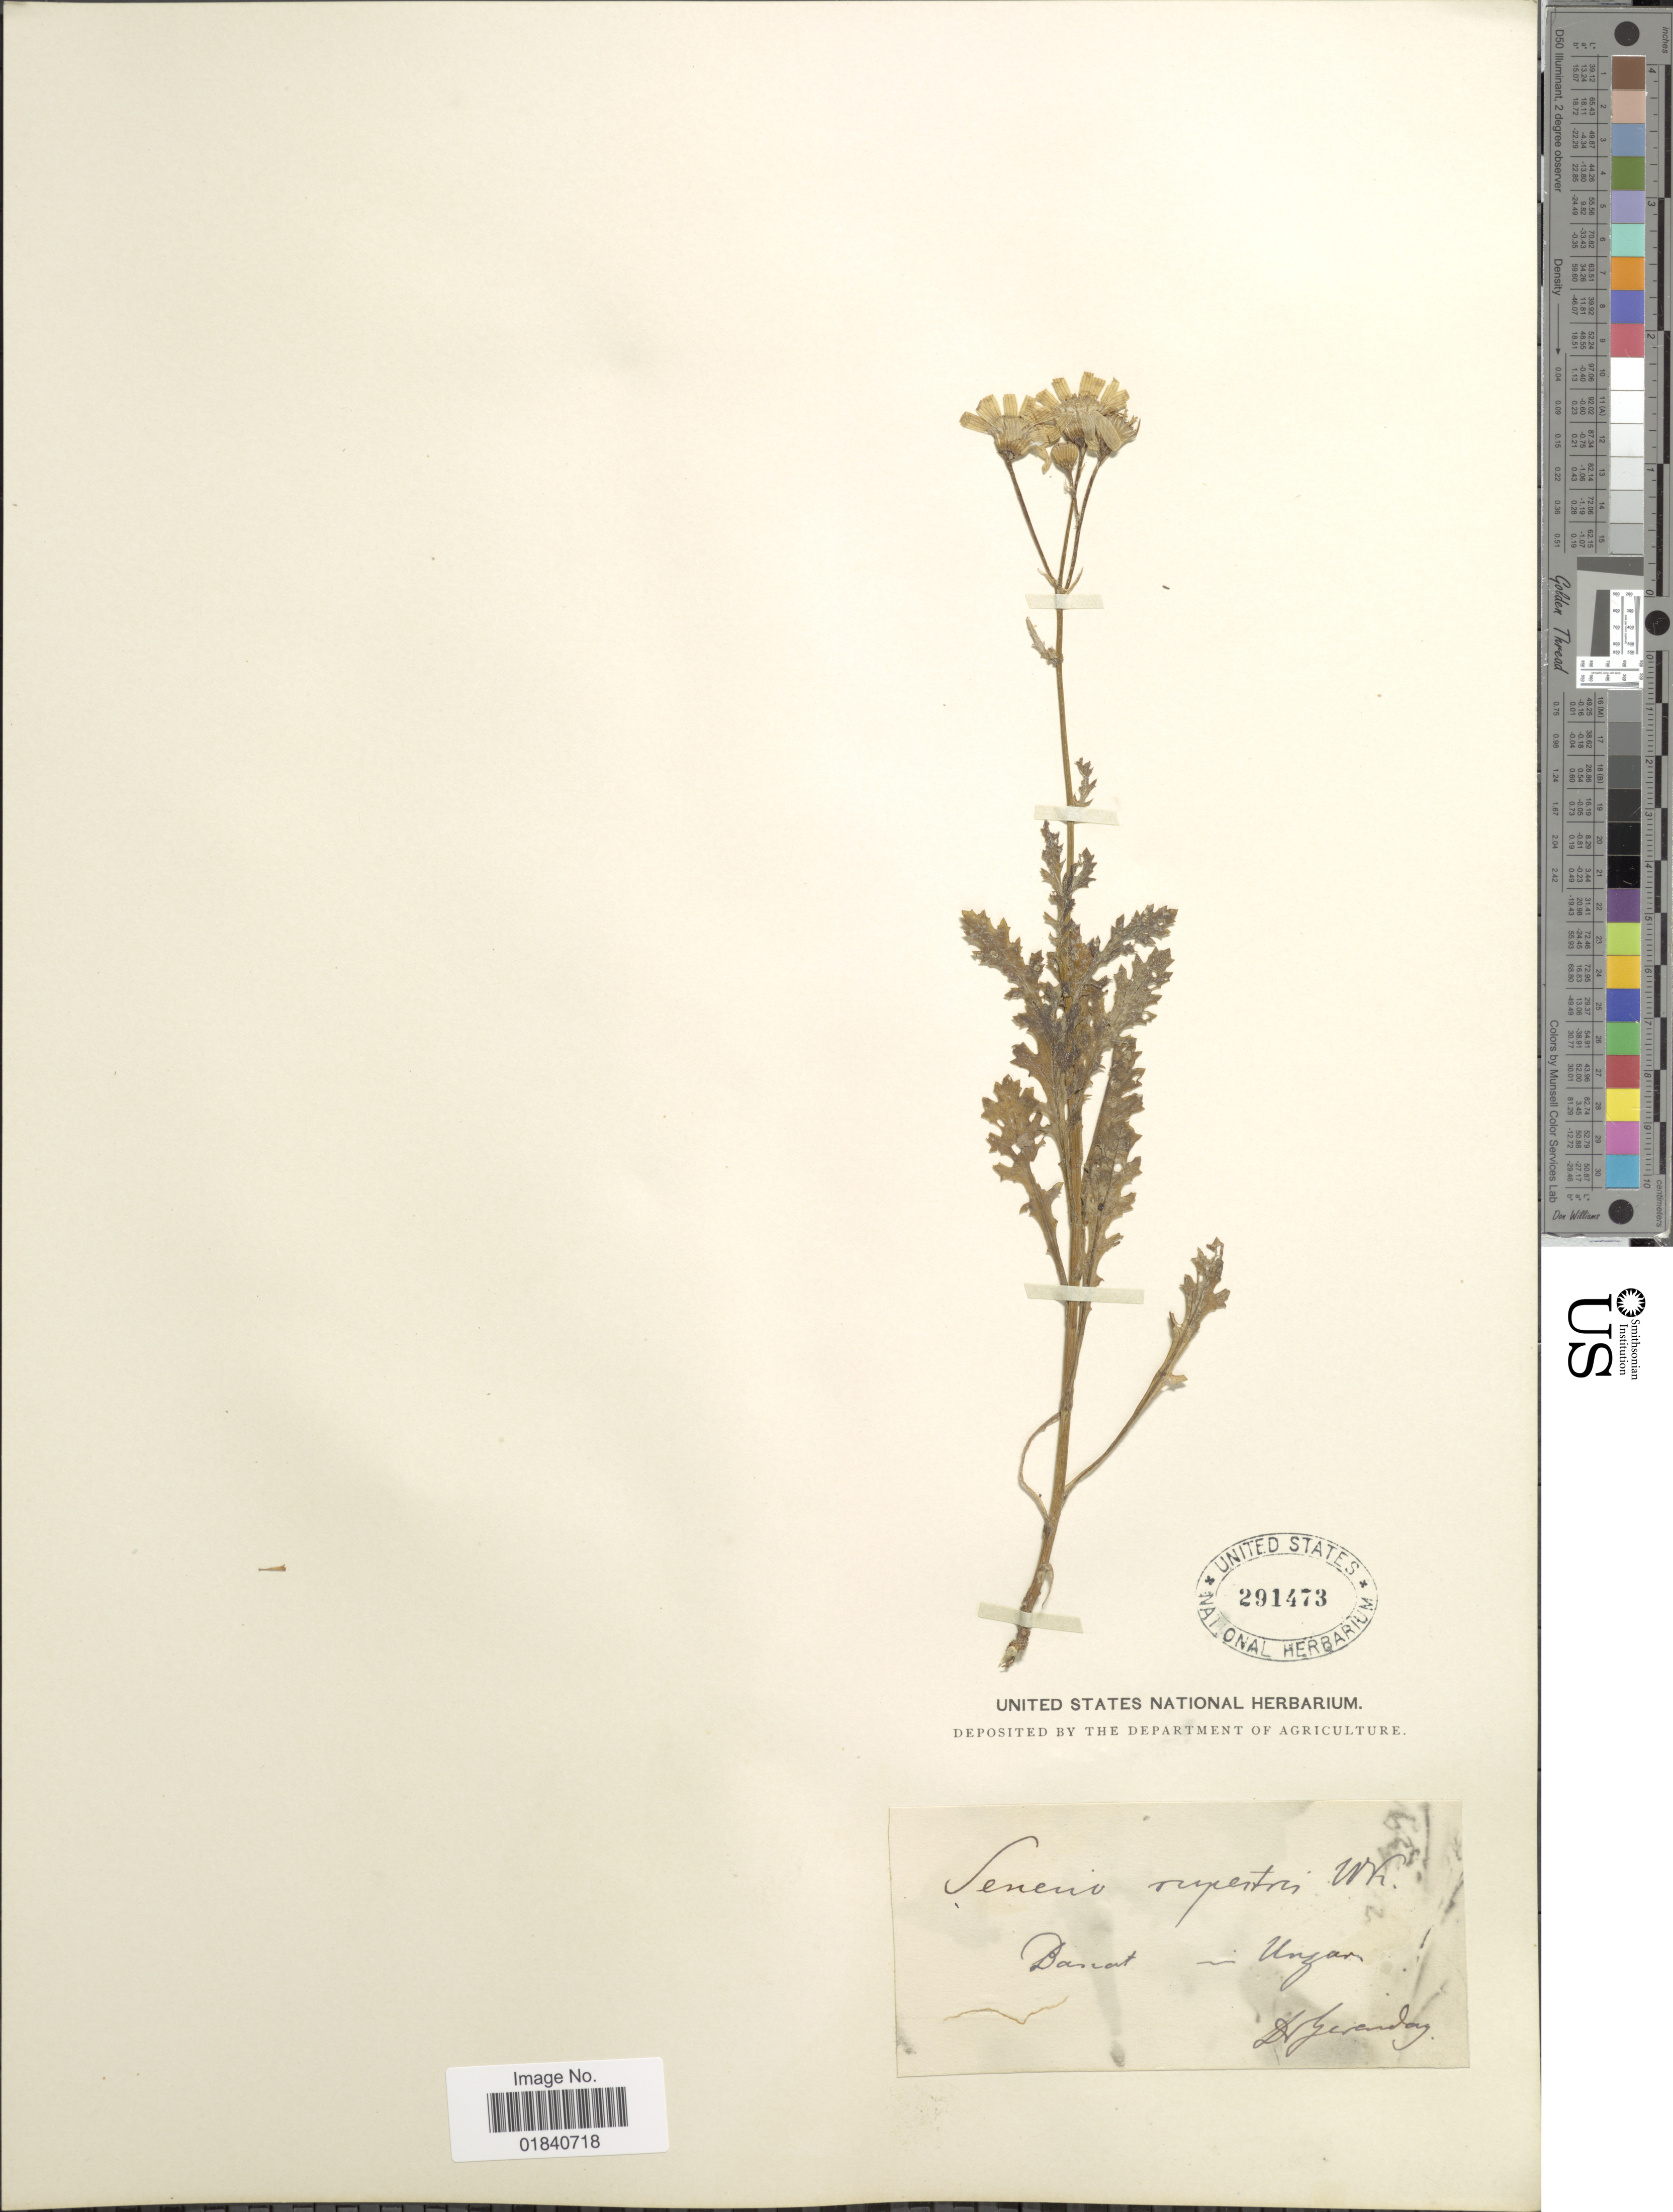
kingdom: Plantae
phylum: Tracheophyta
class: Magnoliopsida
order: Asterales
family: Asteraceae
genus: Senecio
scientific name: Senecio squalidus subsp. rupestris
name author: (Waldst. & Kit.) Greuter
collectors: J. Gerenday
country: Hungary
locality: Bascant [interpreted]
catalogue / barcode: US 291473